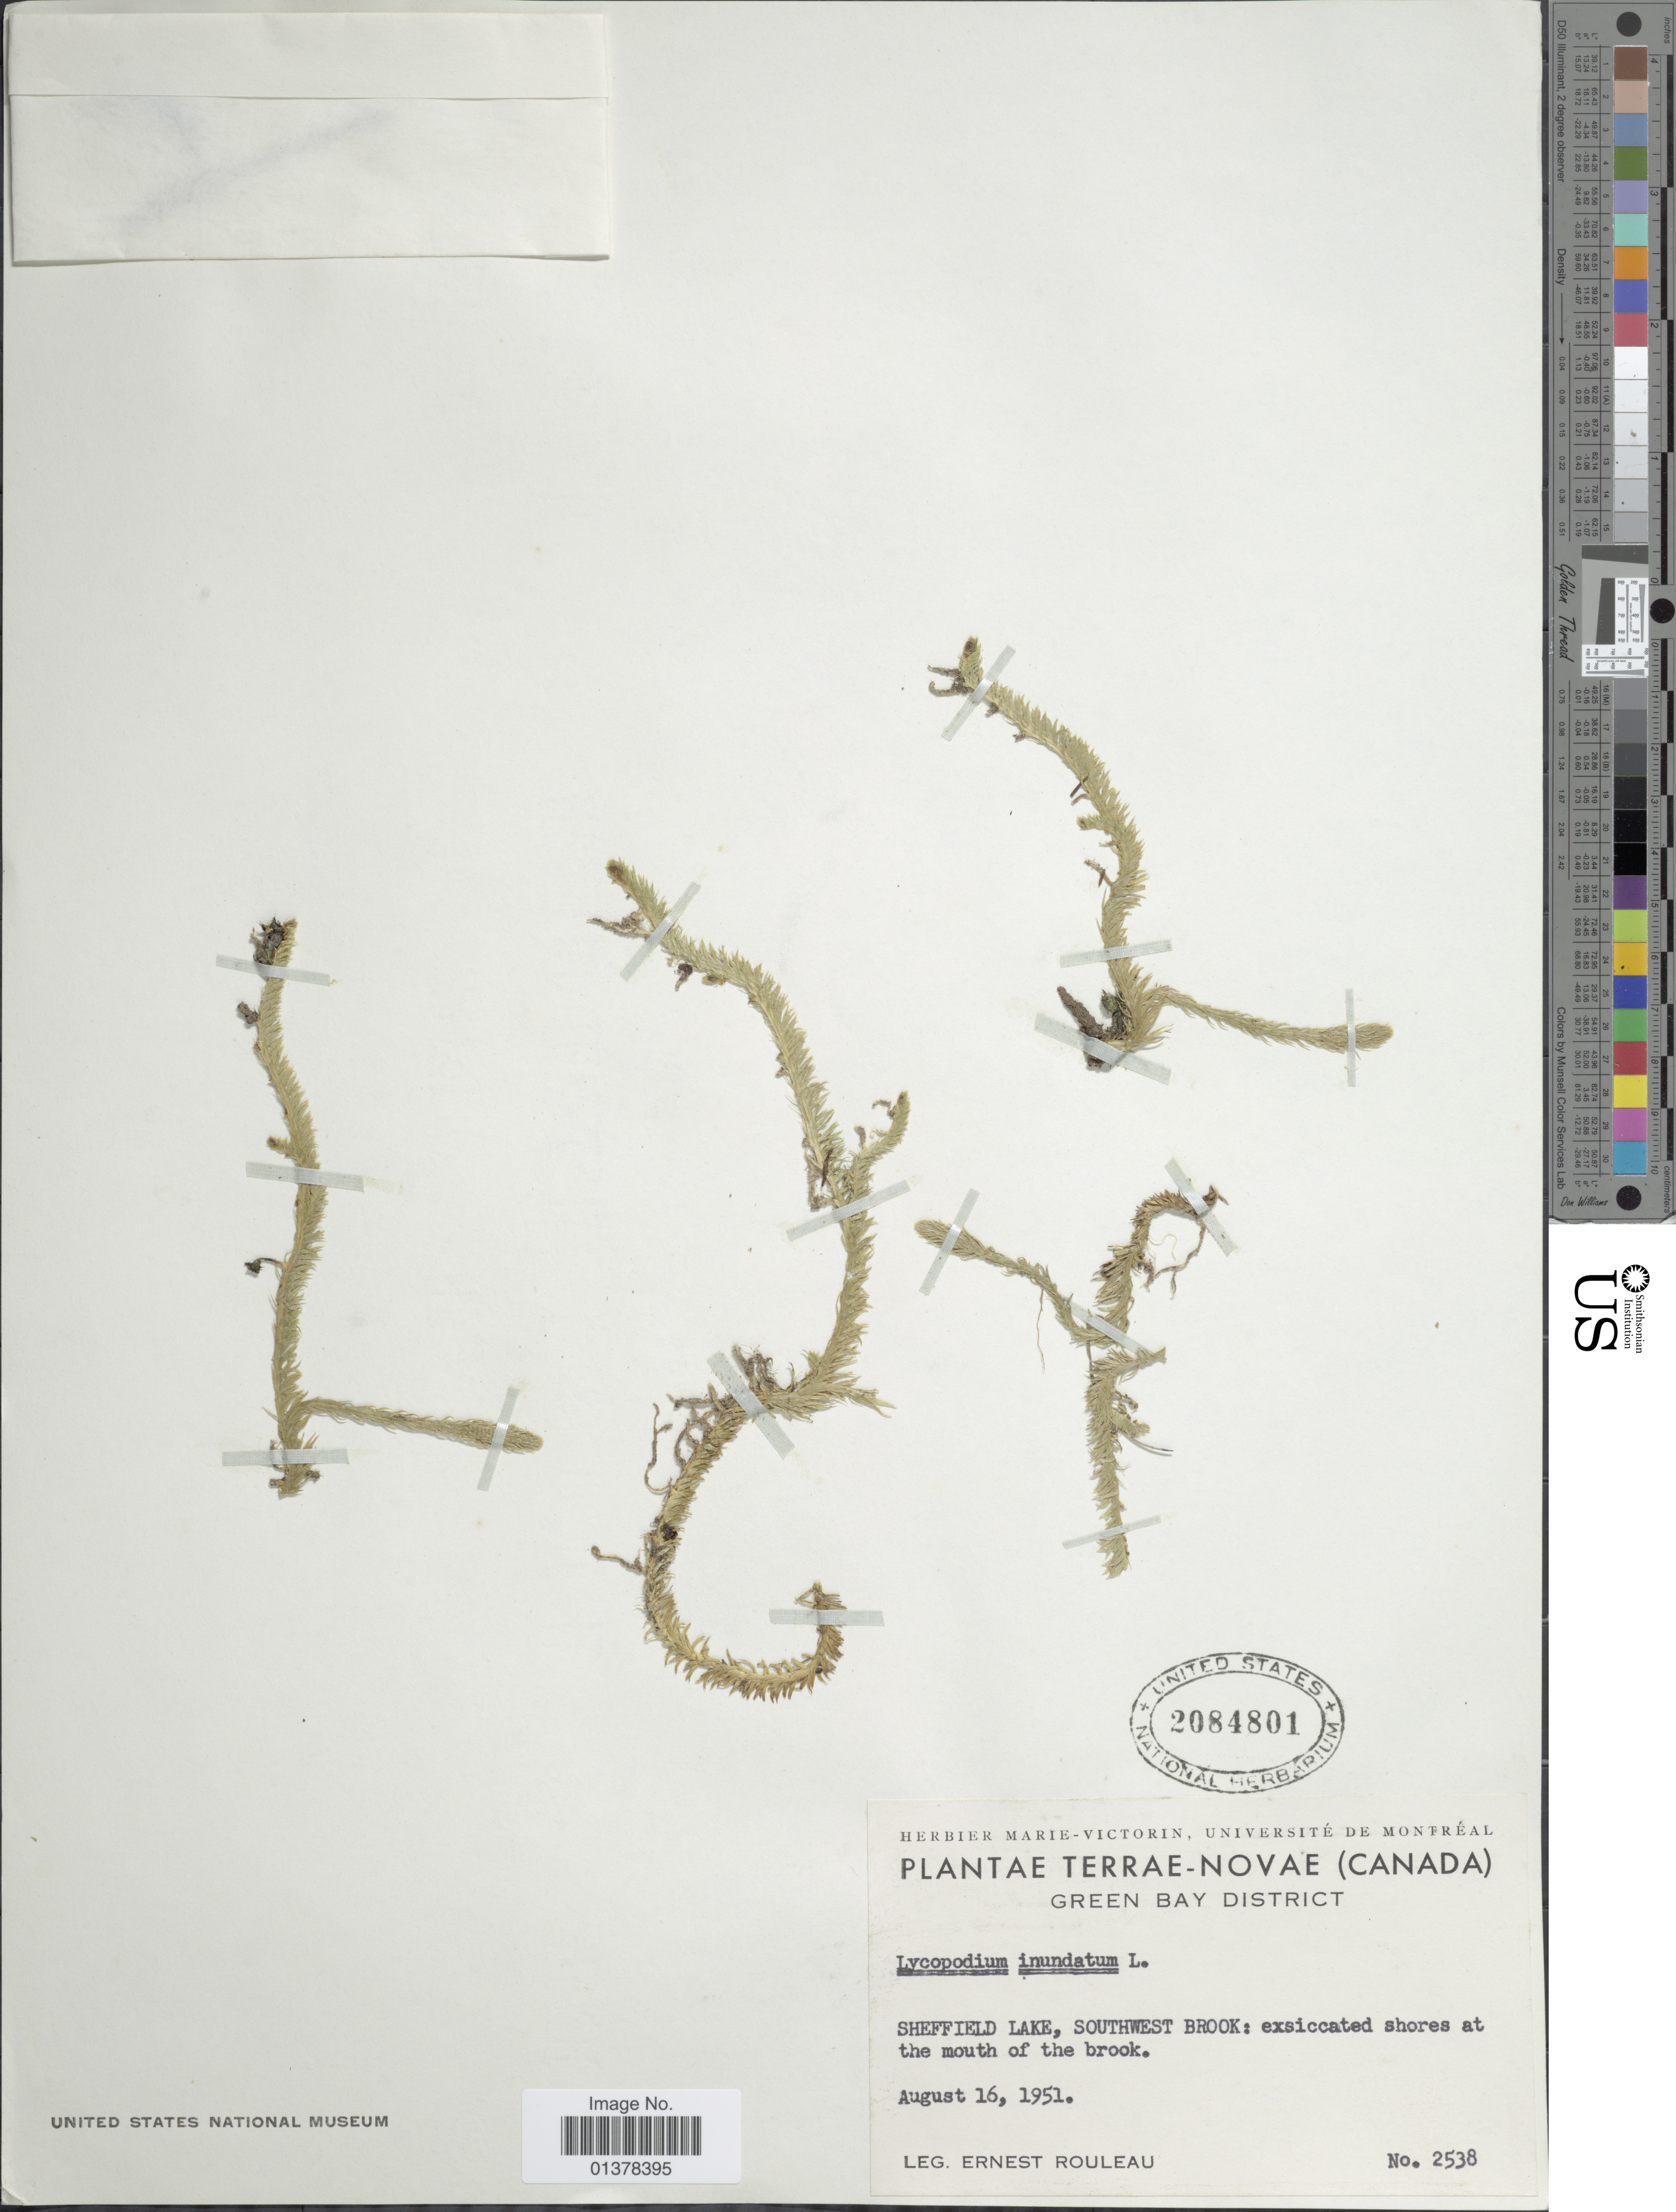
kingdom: Plantae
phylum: Tracheophyta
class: Lycopodiopsida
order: Lycopodiales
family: Lycopodiaceae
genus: Lycopodiella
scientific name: Lycopodiella inundata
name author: (L.) Holub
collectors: J. Rouleau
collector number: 2538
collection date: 1951-08-16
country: Canada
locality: Greenbay District, Sheffield Lake, Southwest Brook; exsiccated shores at the mouth of the brook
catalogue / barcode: US 2084801